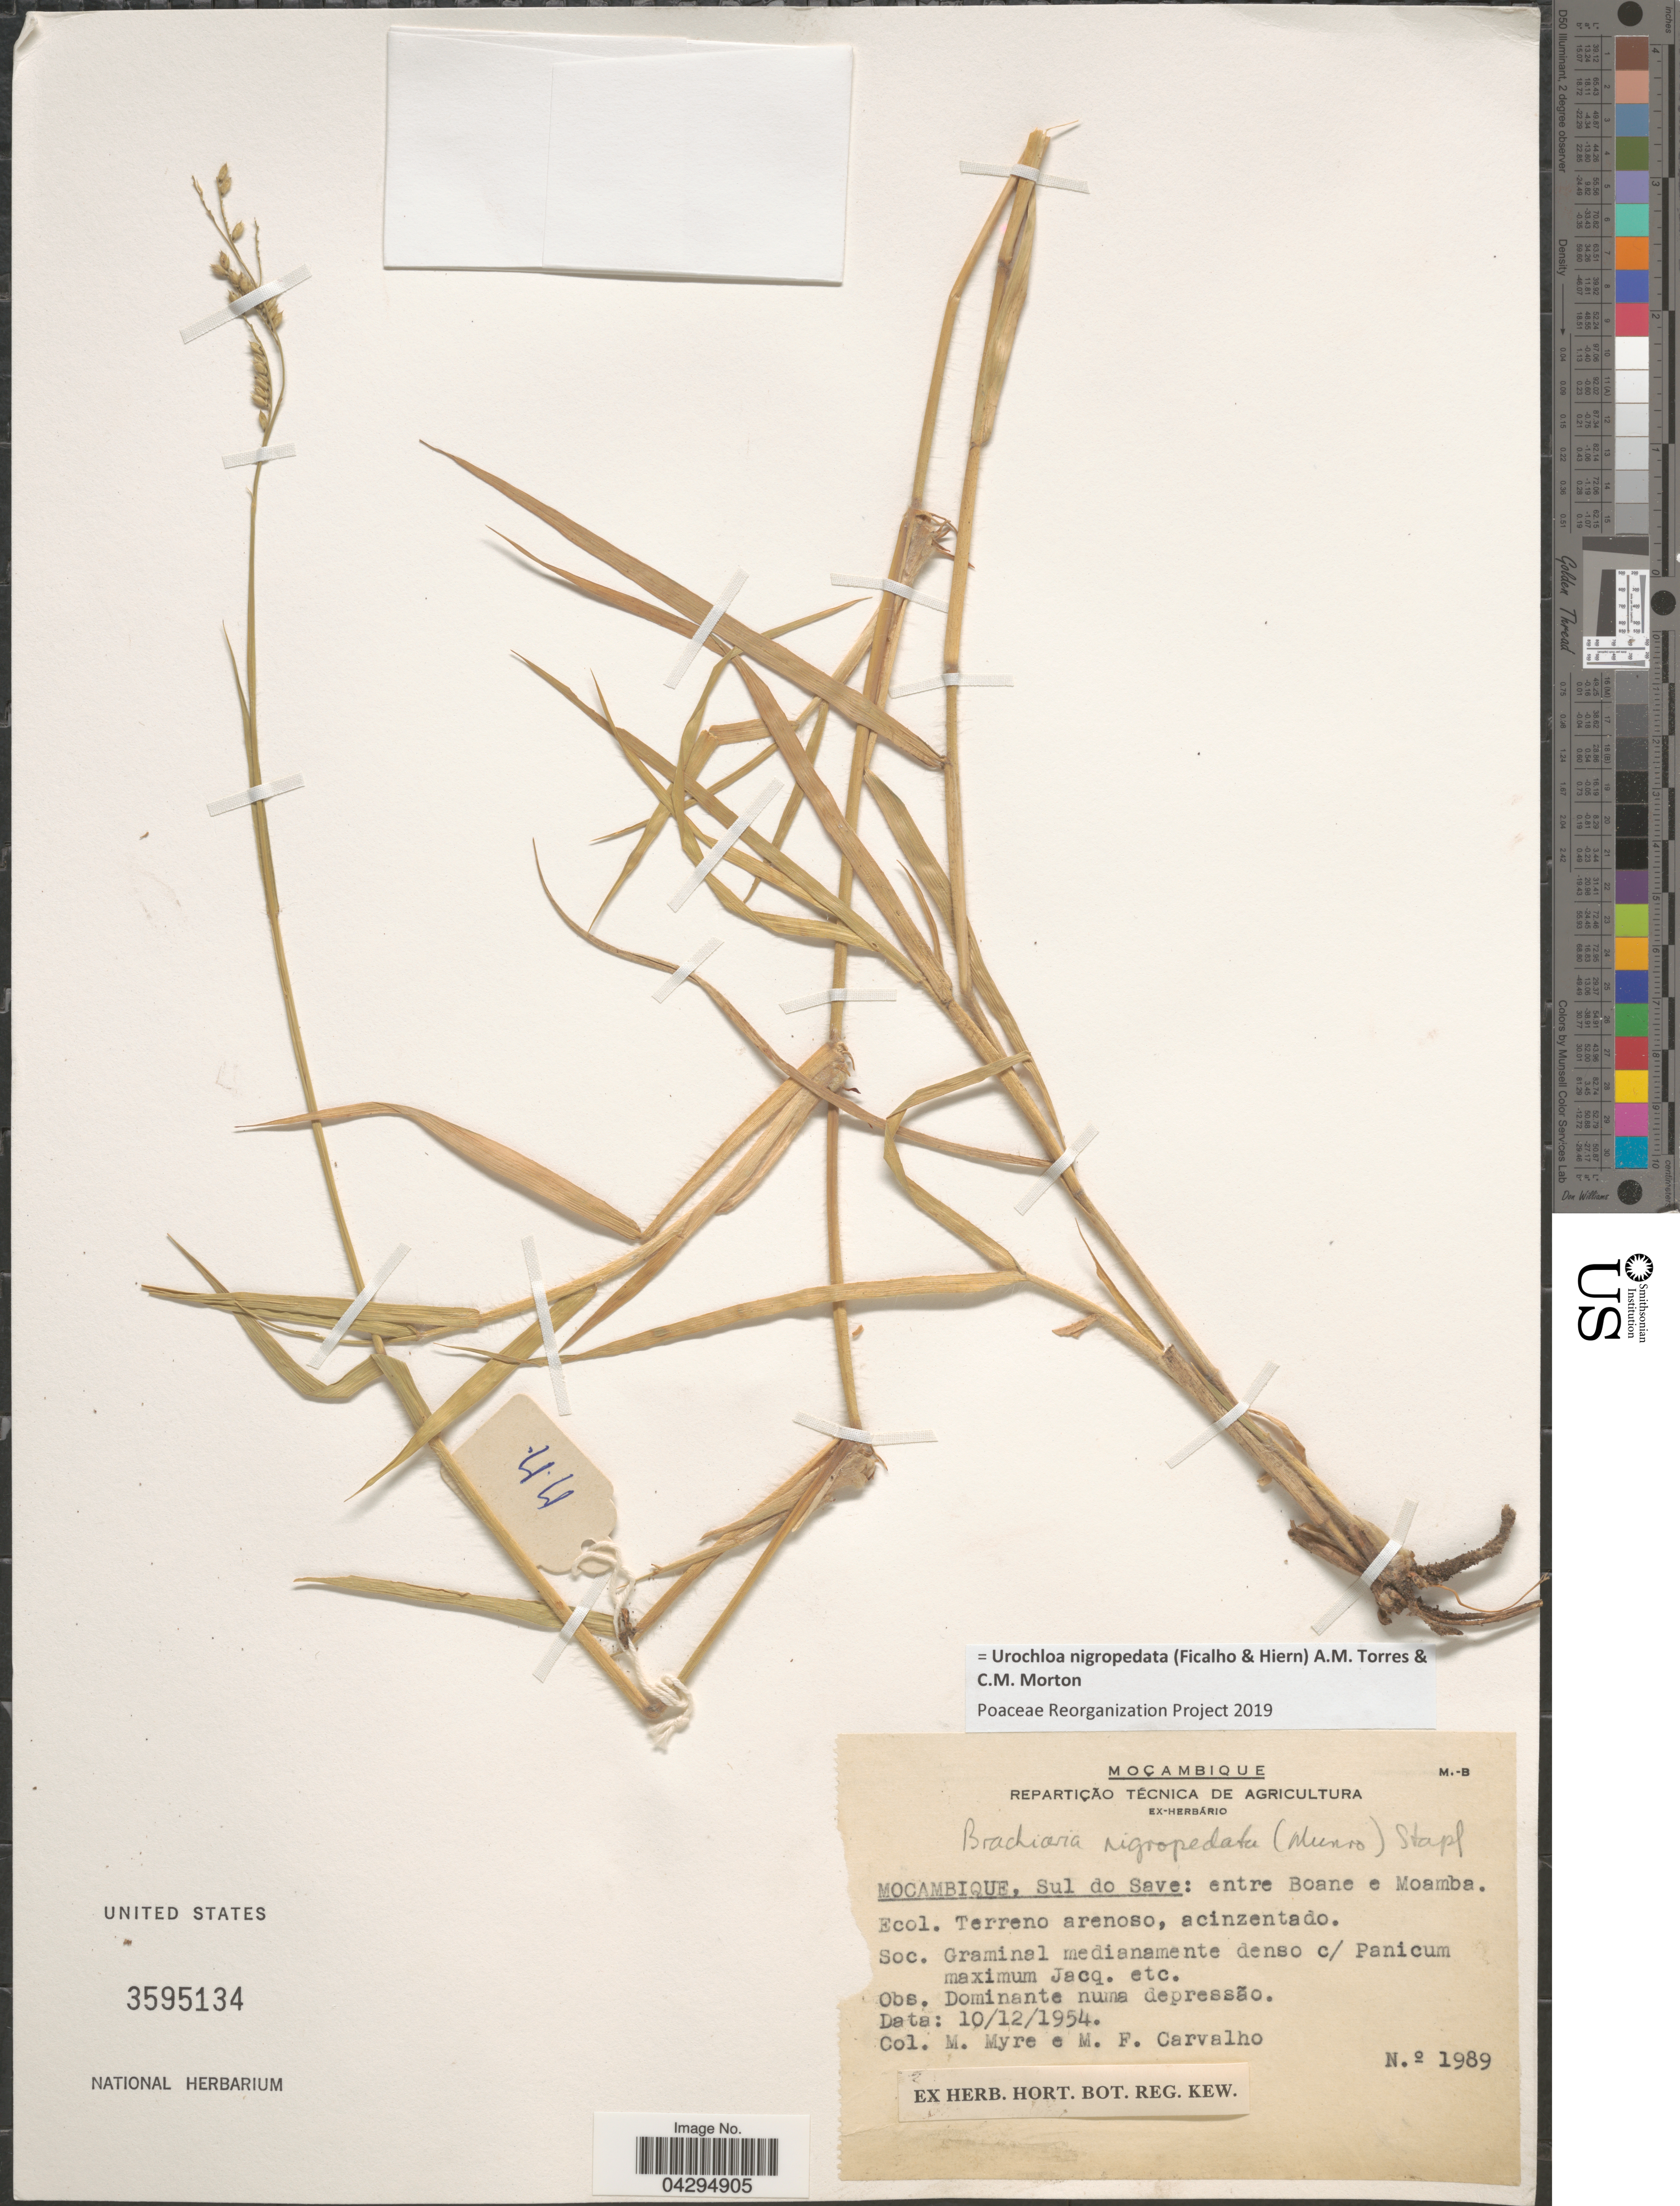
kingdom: Plantae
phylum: Tracheophyta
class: Liliopsida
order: Poales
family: Poaceae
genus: Urochloa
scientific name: Urochloa nigropedata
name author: (Ficalho & Hiern) A.M. Torres & C.M. Morton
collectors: Myre, M. & M. F. Carvalho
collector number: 1989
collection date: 1954-12-10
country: Mozambique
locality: Moçambique, Sul do Save: entre Boane o Moamba. Ecol. Terreno arenoso, acinzentado.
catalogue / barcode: US 3595134